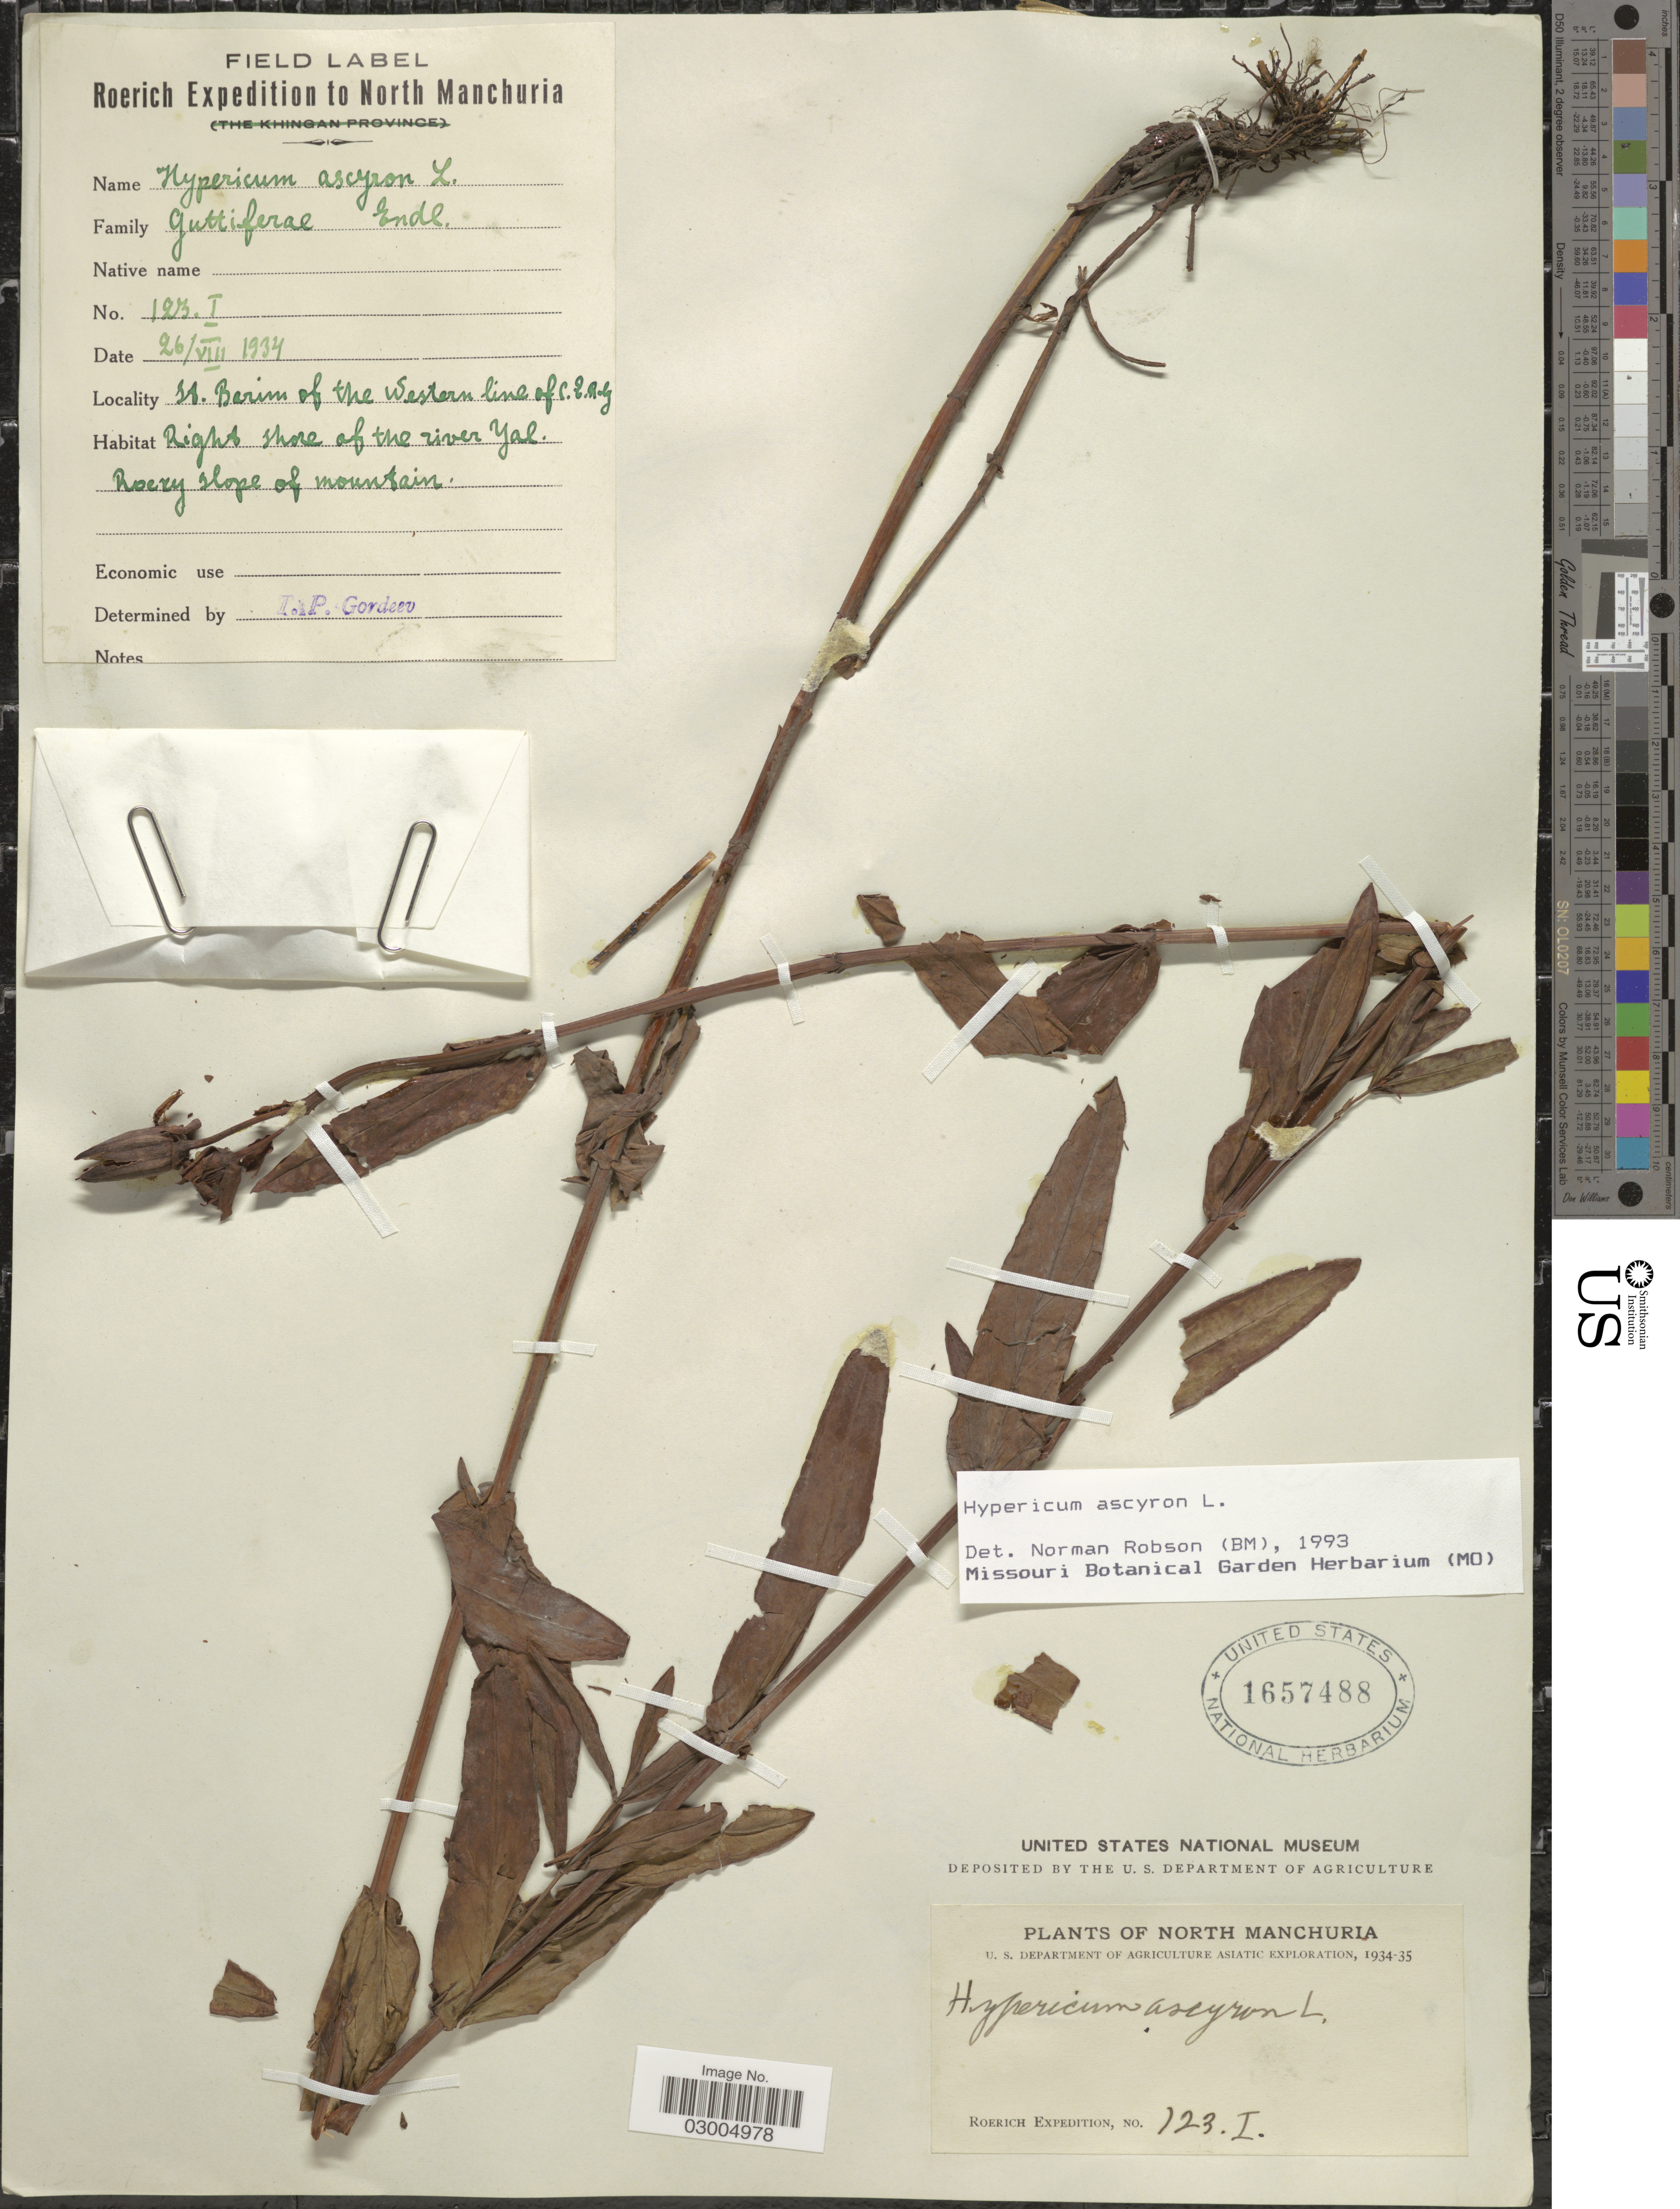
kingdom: Plantae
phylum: Tracheophyta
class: Magnoliopsida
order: Malpighiales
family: Hypericaceae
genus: Hypericum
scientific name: Hypericum ascyron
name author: L.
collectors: Roerich Expedition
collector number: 123.I.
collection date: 1934-08-26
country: China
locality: North Manchuria. St. Barim of the western line of C.E.R.ly. (Chinese Eastern Railway) Right shore of the river Yal.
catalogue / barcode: US 1657488